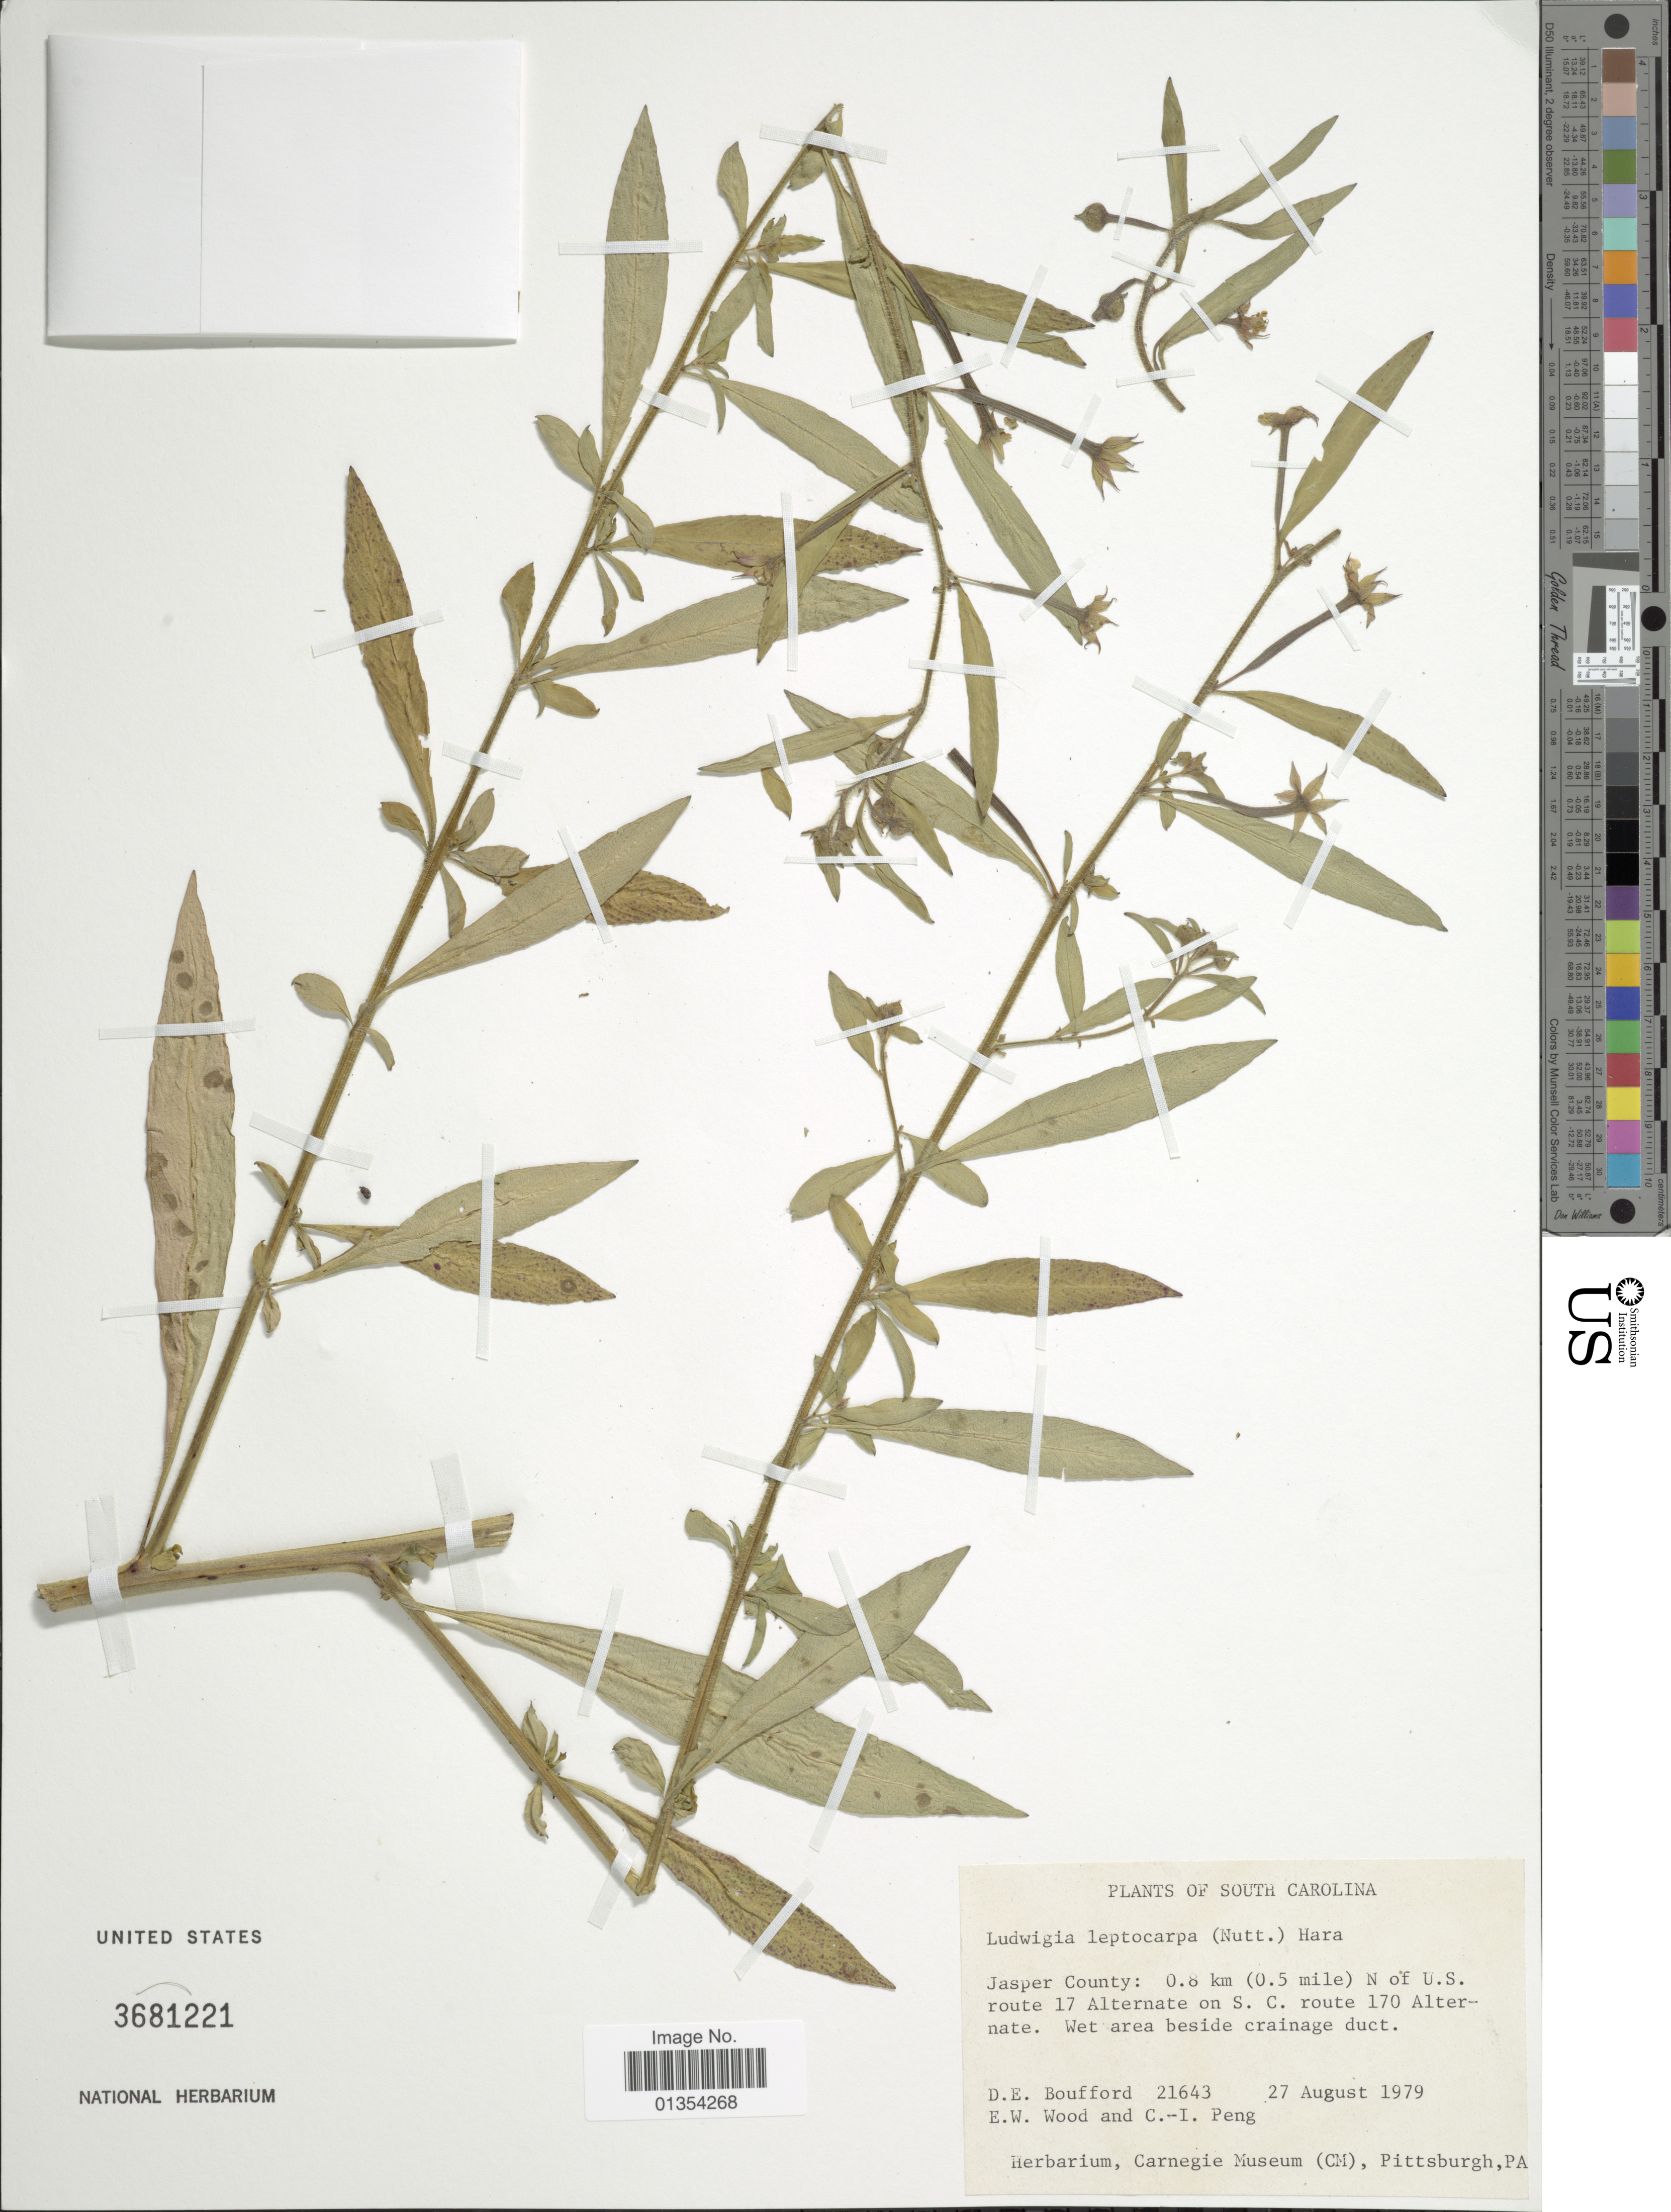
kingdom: Plantae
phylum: Tracheophyta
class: Magnoliopsida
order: Myrtales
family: Onagraceae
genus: Ludwigia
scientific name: Ludwigia leptocarpa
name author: (Nutt.) H. Hara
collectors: D. E. Boufford, E. Wood & C.-I Peng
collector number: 21643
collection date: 1979-08-27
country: United States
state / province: South Carolina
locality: Jasper County; 0.8 km (0.5 mile) N of U.S. route 17 Alternate on S.C. route 170 Alternate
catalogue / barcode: US 3681221